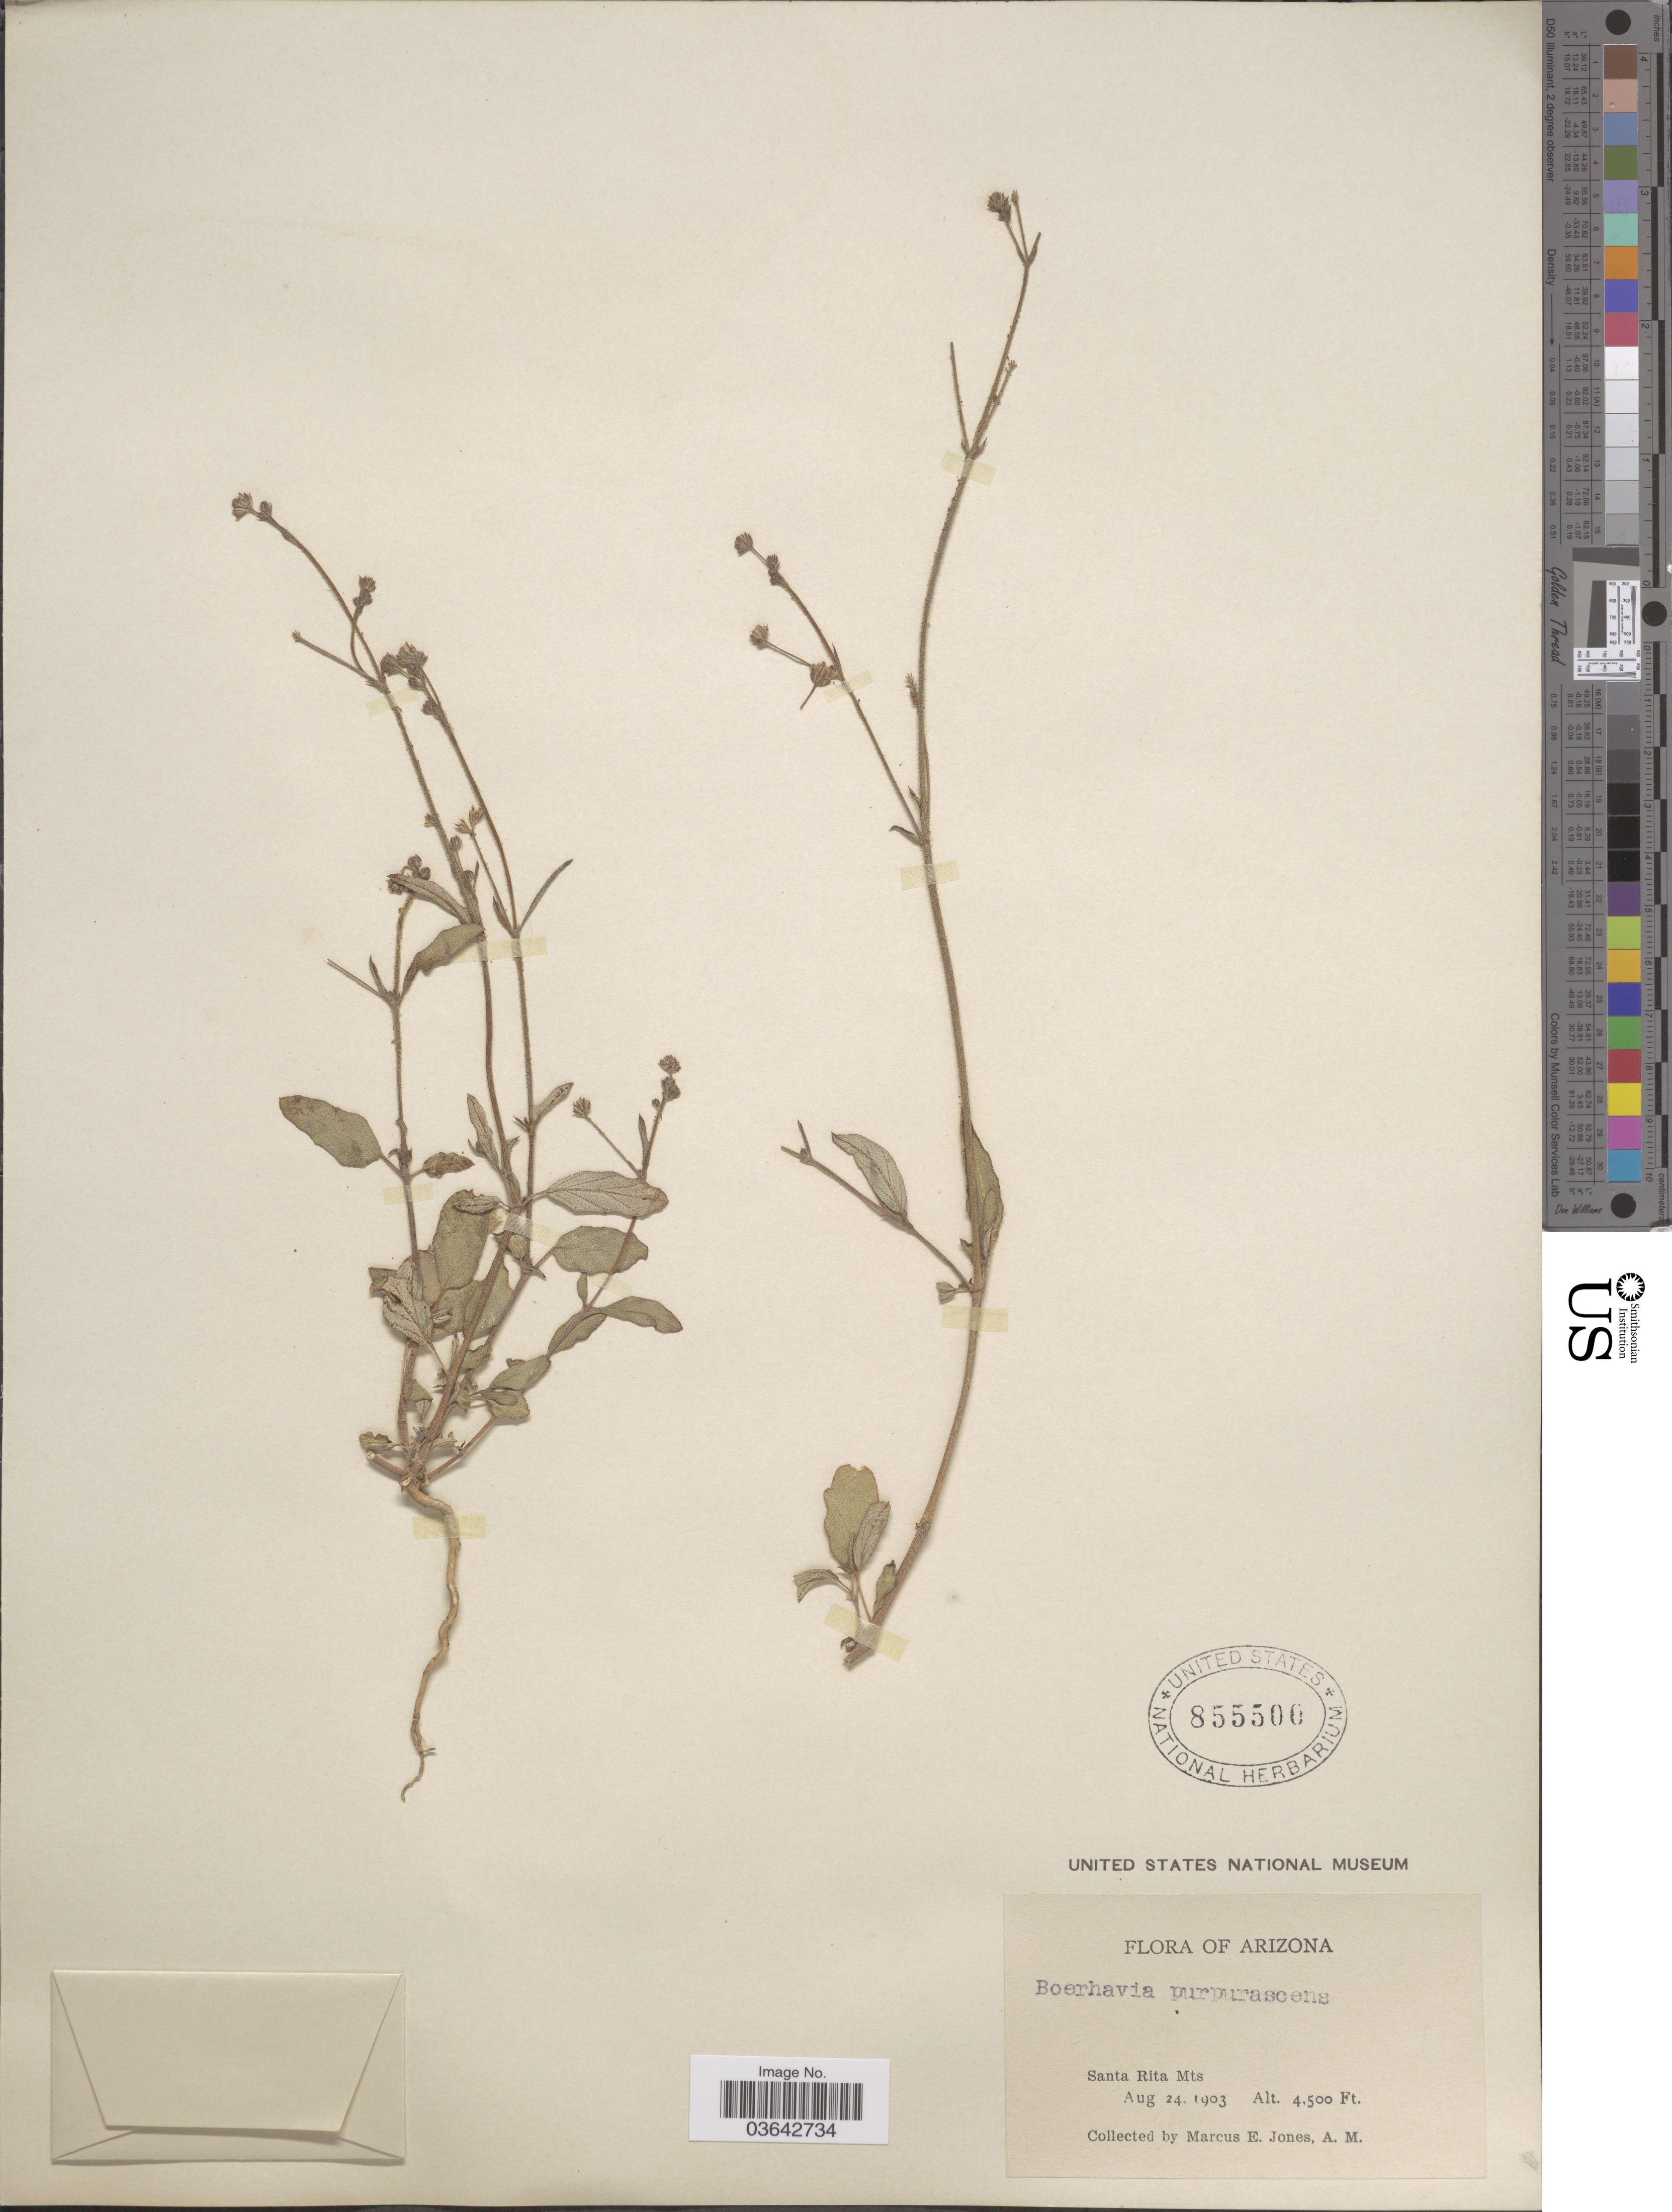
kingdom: Plantae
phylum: Tracheophyta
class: Magnoliopsida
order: Caryophyllales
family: Nyctaginaceae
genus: Boerhavia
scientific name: Boerhavia purpurascens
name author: A. Gray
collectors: M. E. Jones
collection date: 1903-08-24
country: United States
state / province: Arizona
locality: Santa Rita Mts.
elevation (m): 1372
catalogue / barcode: US 855500